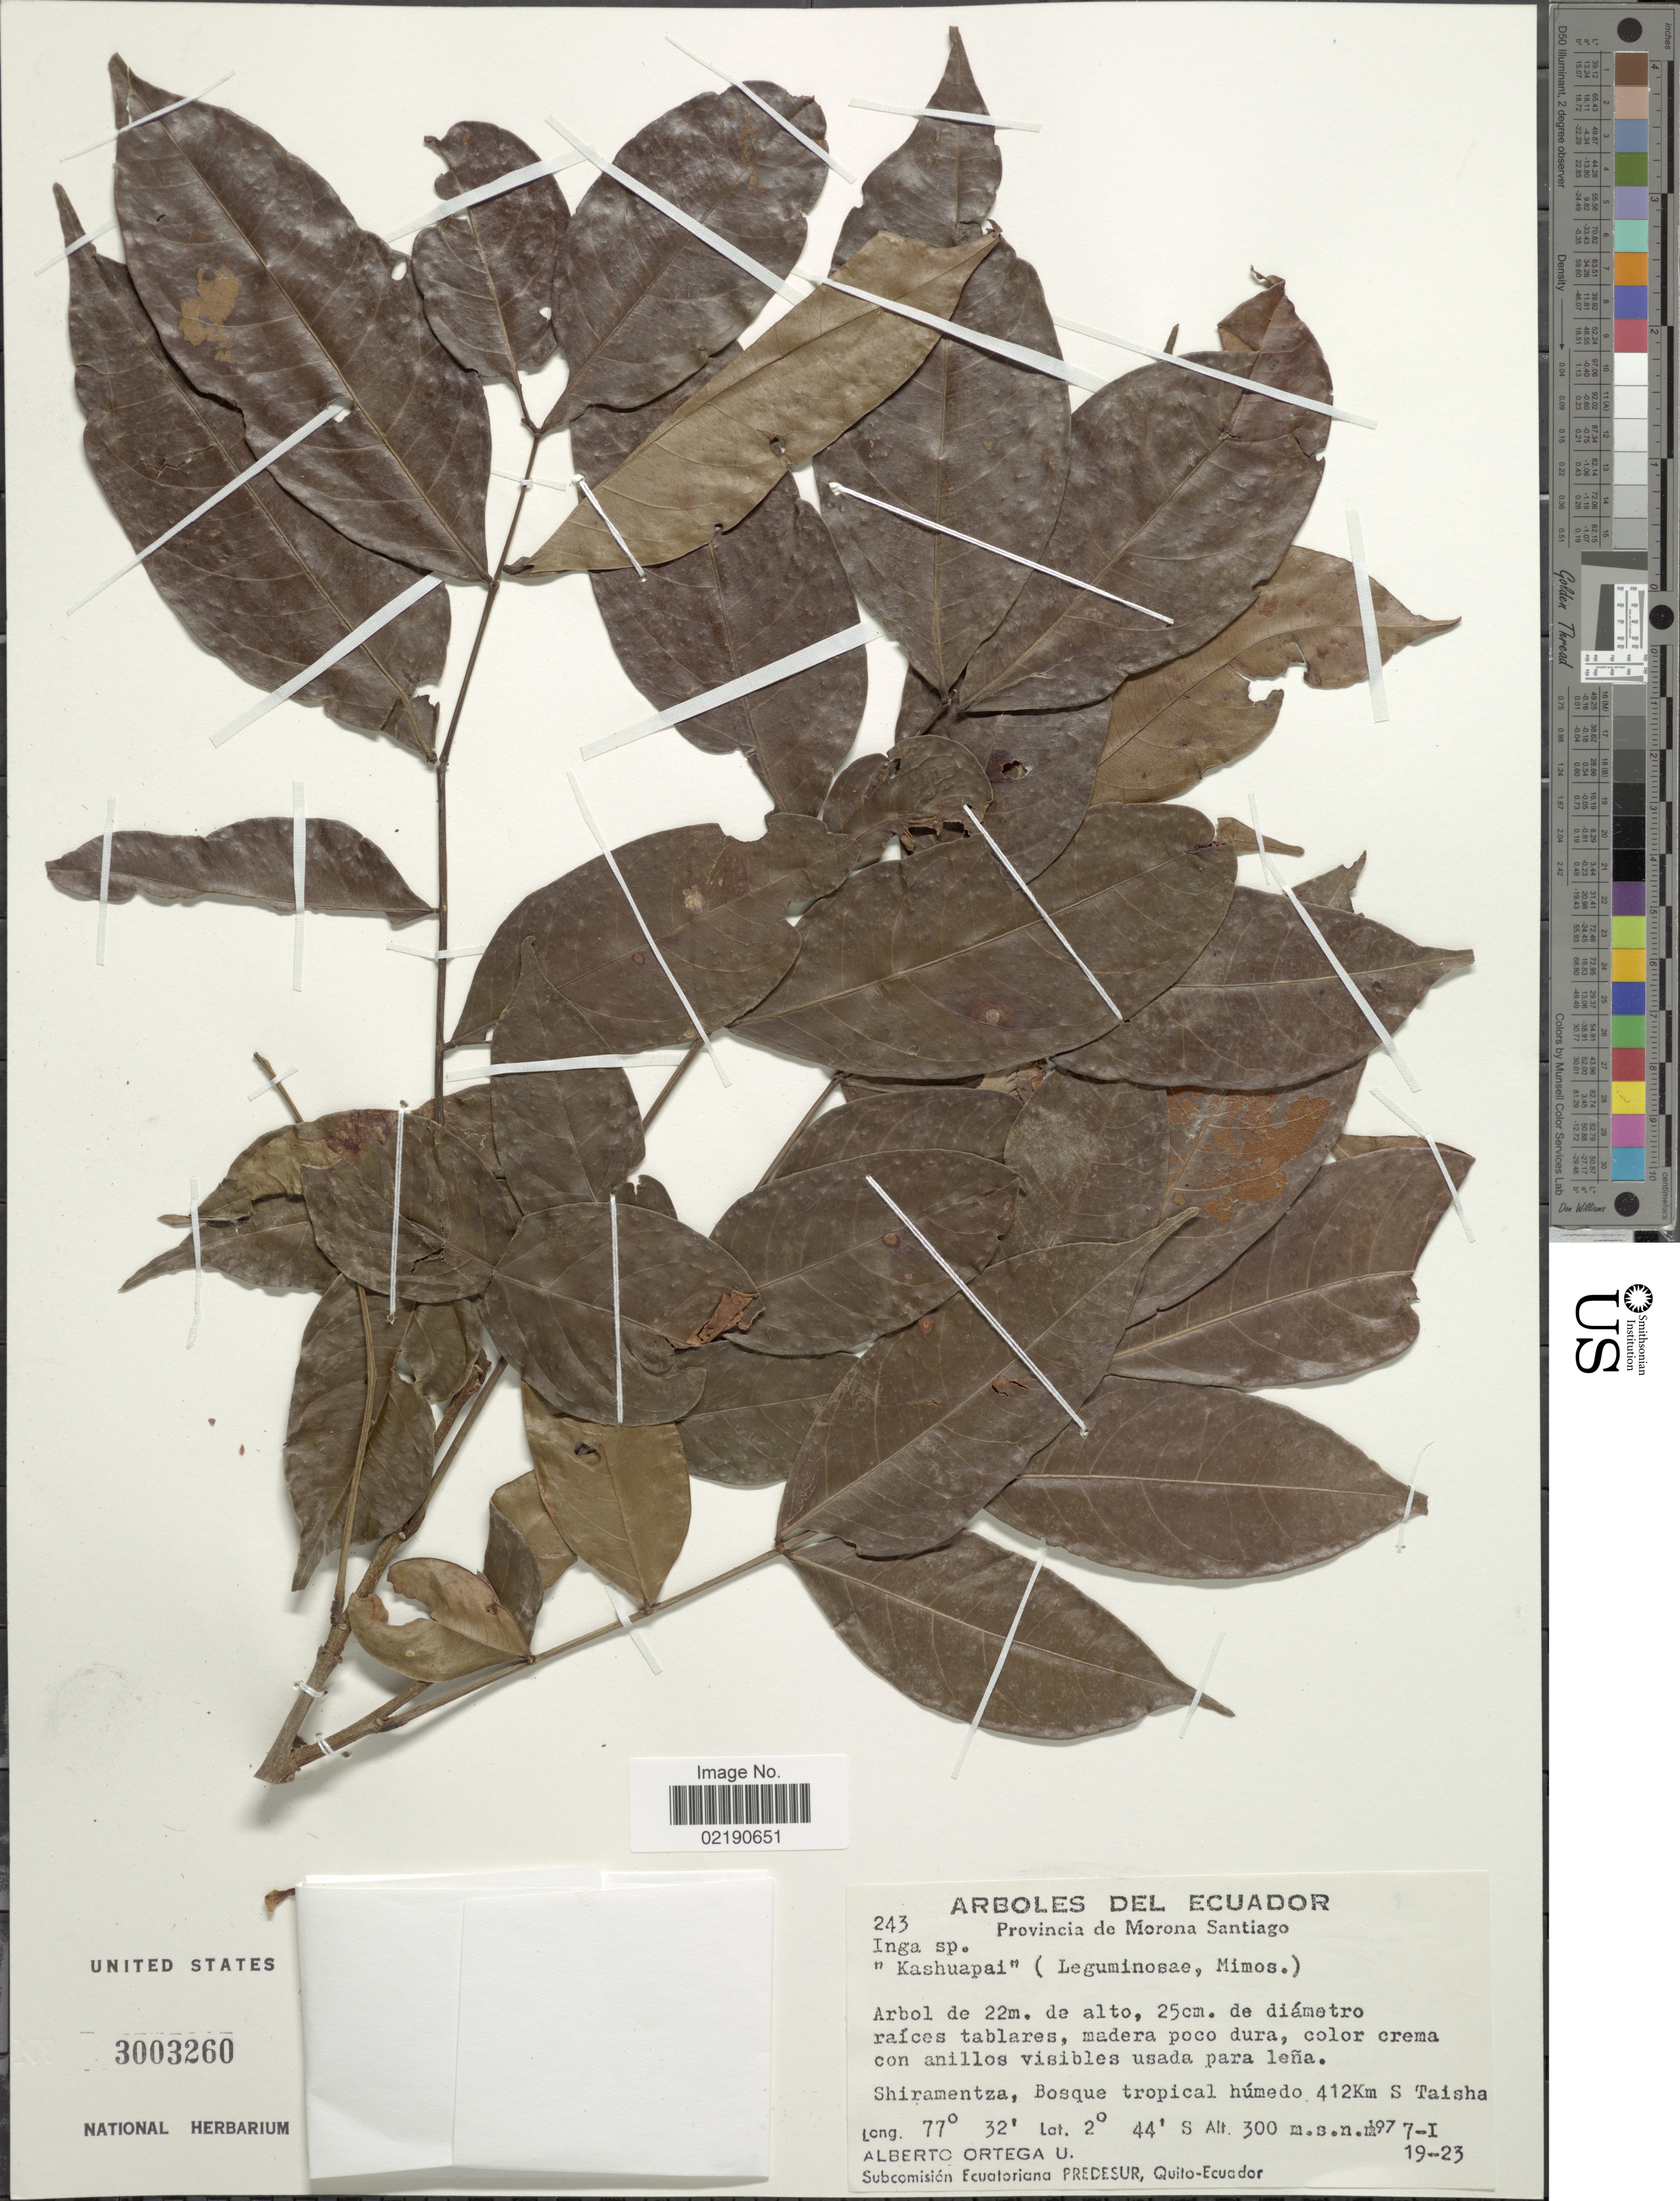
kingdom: Plantae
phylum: Tracheophyta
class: Magnoliopsida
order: Fabales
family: Fabaceae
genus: Inga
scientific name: Inga sp.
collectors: A. T. Ortega U.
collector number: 243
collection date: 1977-01-19/1977-01-23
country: Ecuador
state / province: Morona-Santiago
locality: Shiramentza, Bosque tropical humedo 412 km S Taisha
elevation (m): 300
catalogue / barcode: US 3003260